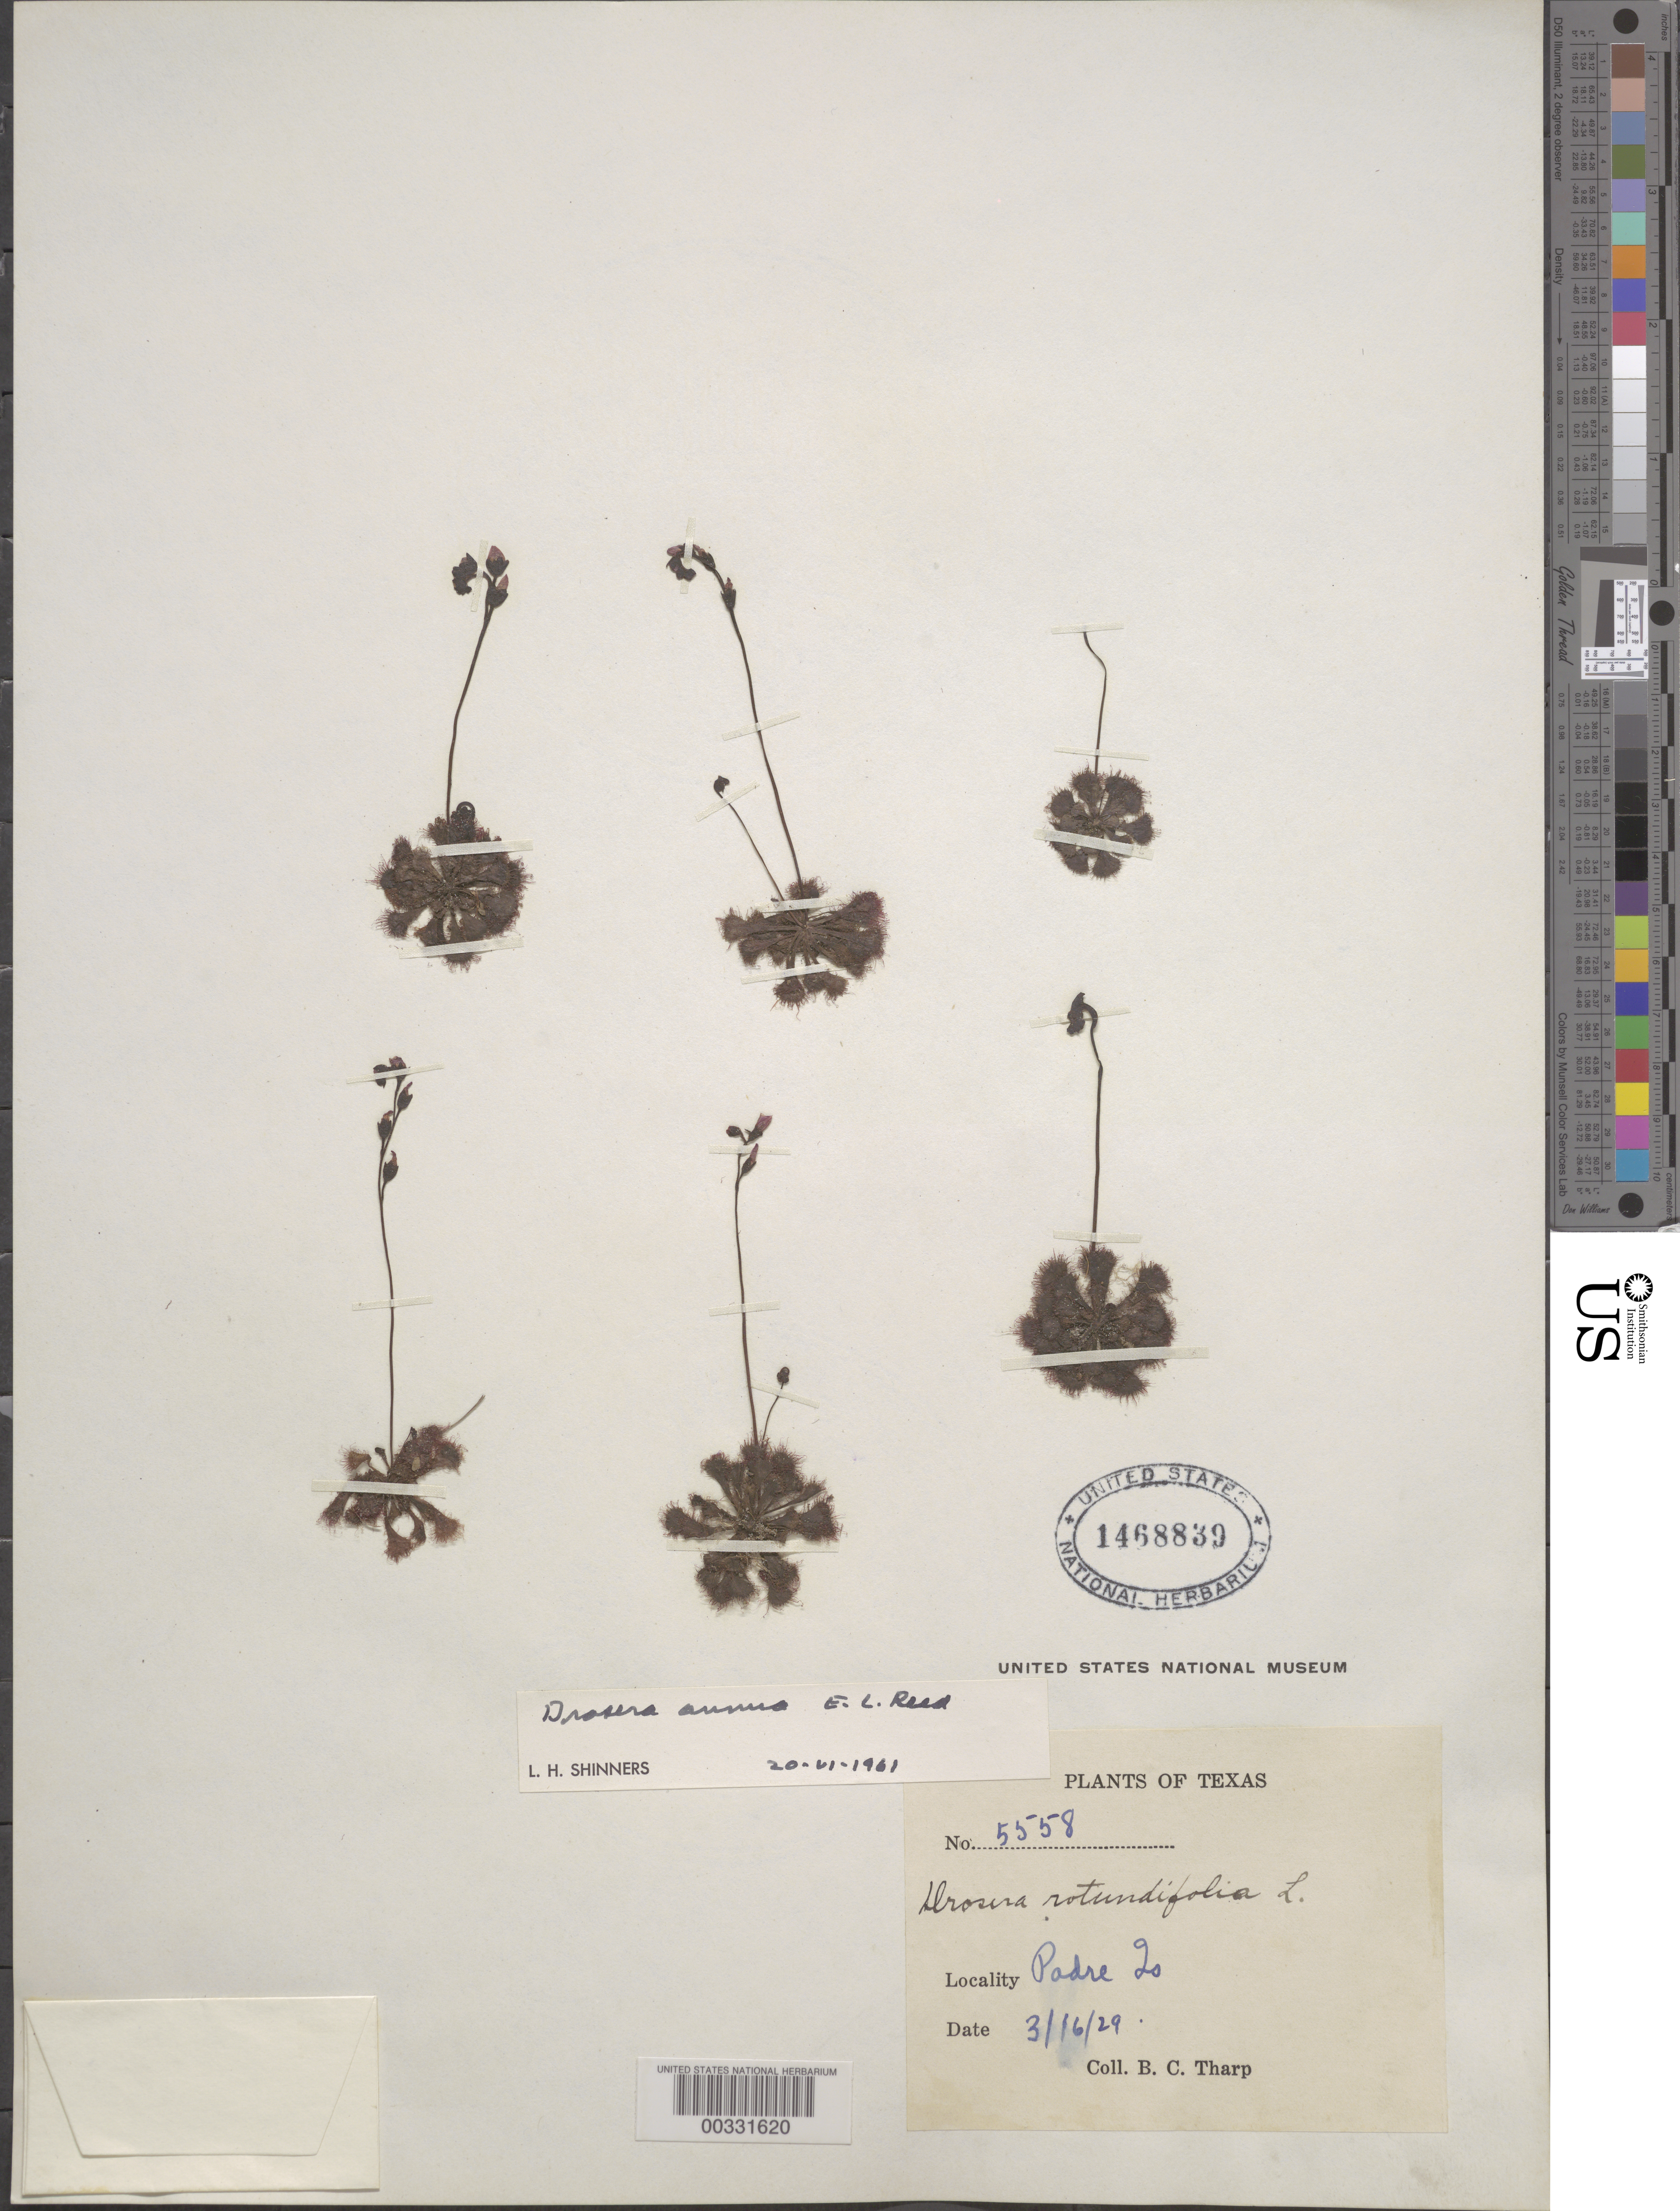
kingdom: Plantae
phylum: Tracheophyta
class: Magnoliopsida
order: Caryophyllales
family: Droseraceae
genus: Drosera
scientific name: Drosera annua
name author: E.L. Reed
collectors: B. C. Tharp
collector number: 5558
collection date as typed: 16 Mar 1929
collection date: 1929-03-16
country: United States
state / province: Texas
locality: Padre island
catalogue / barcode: US 1468839